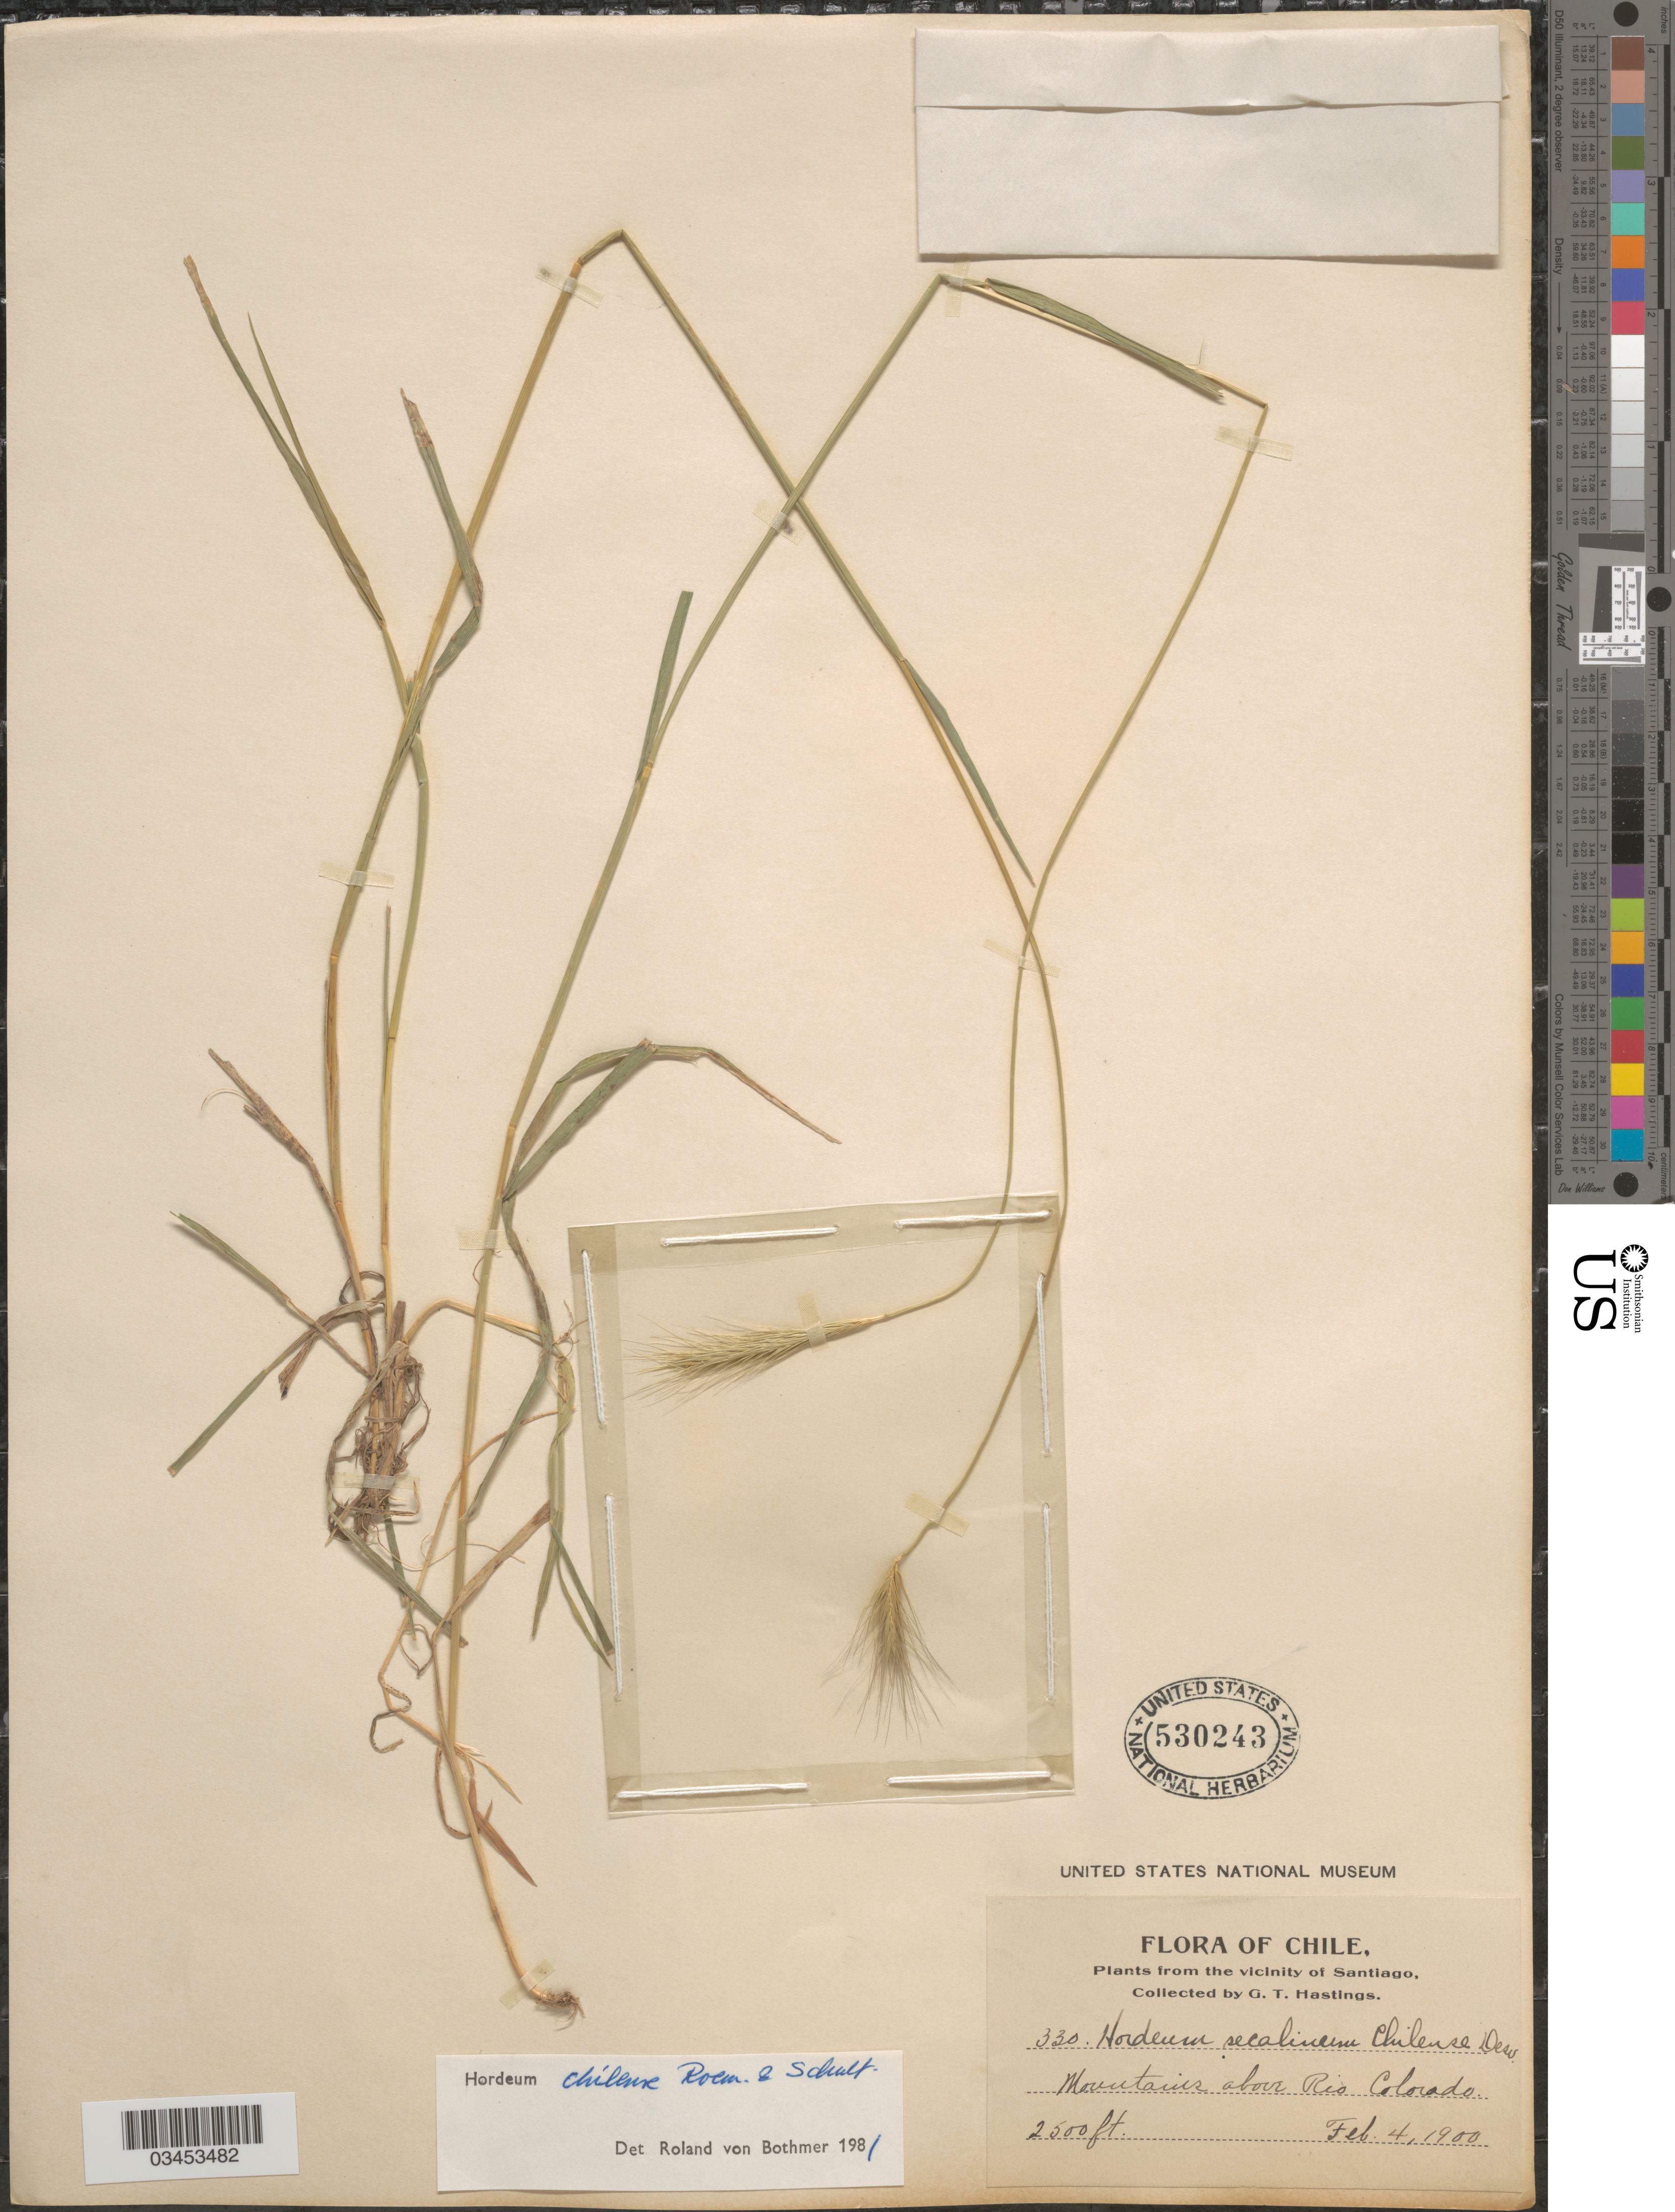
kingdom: Plantae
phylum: Tracheophyta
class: Liliopsida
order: Poales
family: Poaceae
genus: Hordeum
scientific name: Hordeum chilense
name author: Roem. & Schult.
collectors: G. Hastings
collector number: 330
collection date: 1900-02-04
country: Chile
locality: The vicinity of Santiago. Mountains above Rio Colorado.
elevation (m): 762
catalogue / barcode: US 530243